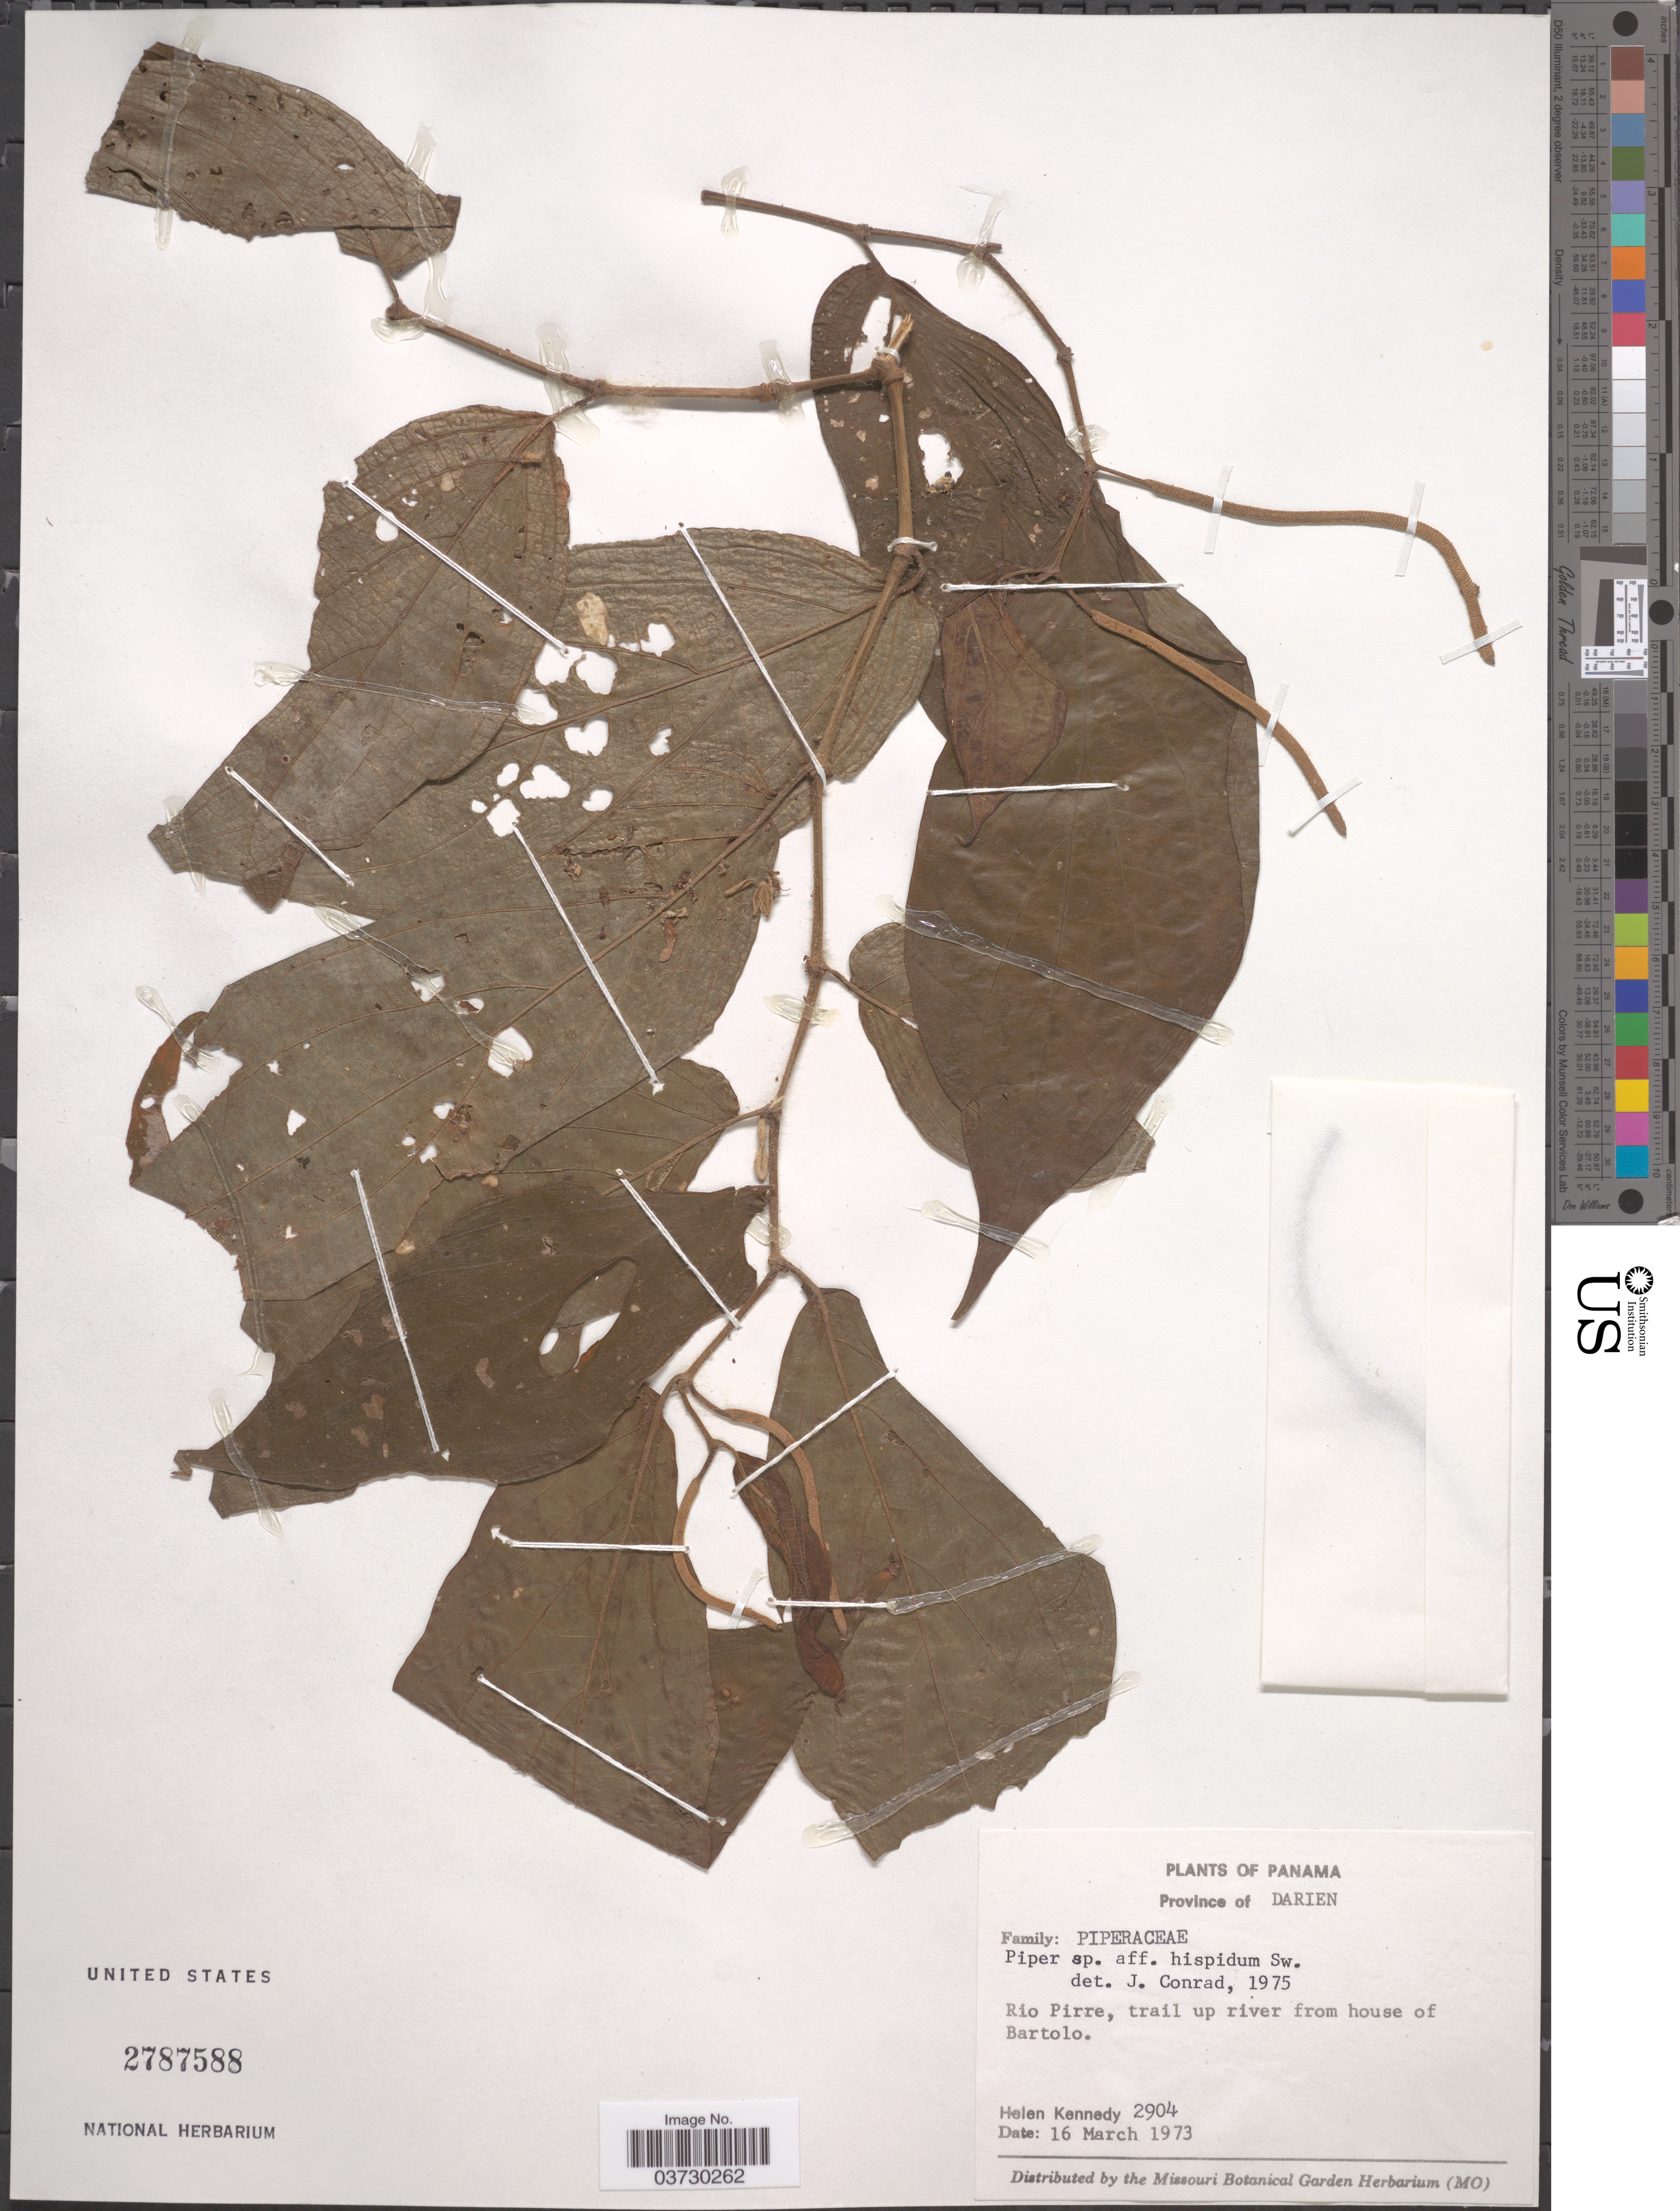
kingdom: Plantae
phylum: Tracheophyta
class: Magnoliopsida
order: Piperales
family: Piperaceae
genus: Piper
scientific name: Piper hispidum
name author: Sw.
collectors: H. Kennedy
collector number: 2904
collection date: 1973-03-16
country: Panama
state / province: Darien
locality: Rio Pirre, trail up river from house of Bartolo.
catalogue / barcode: US 2787588